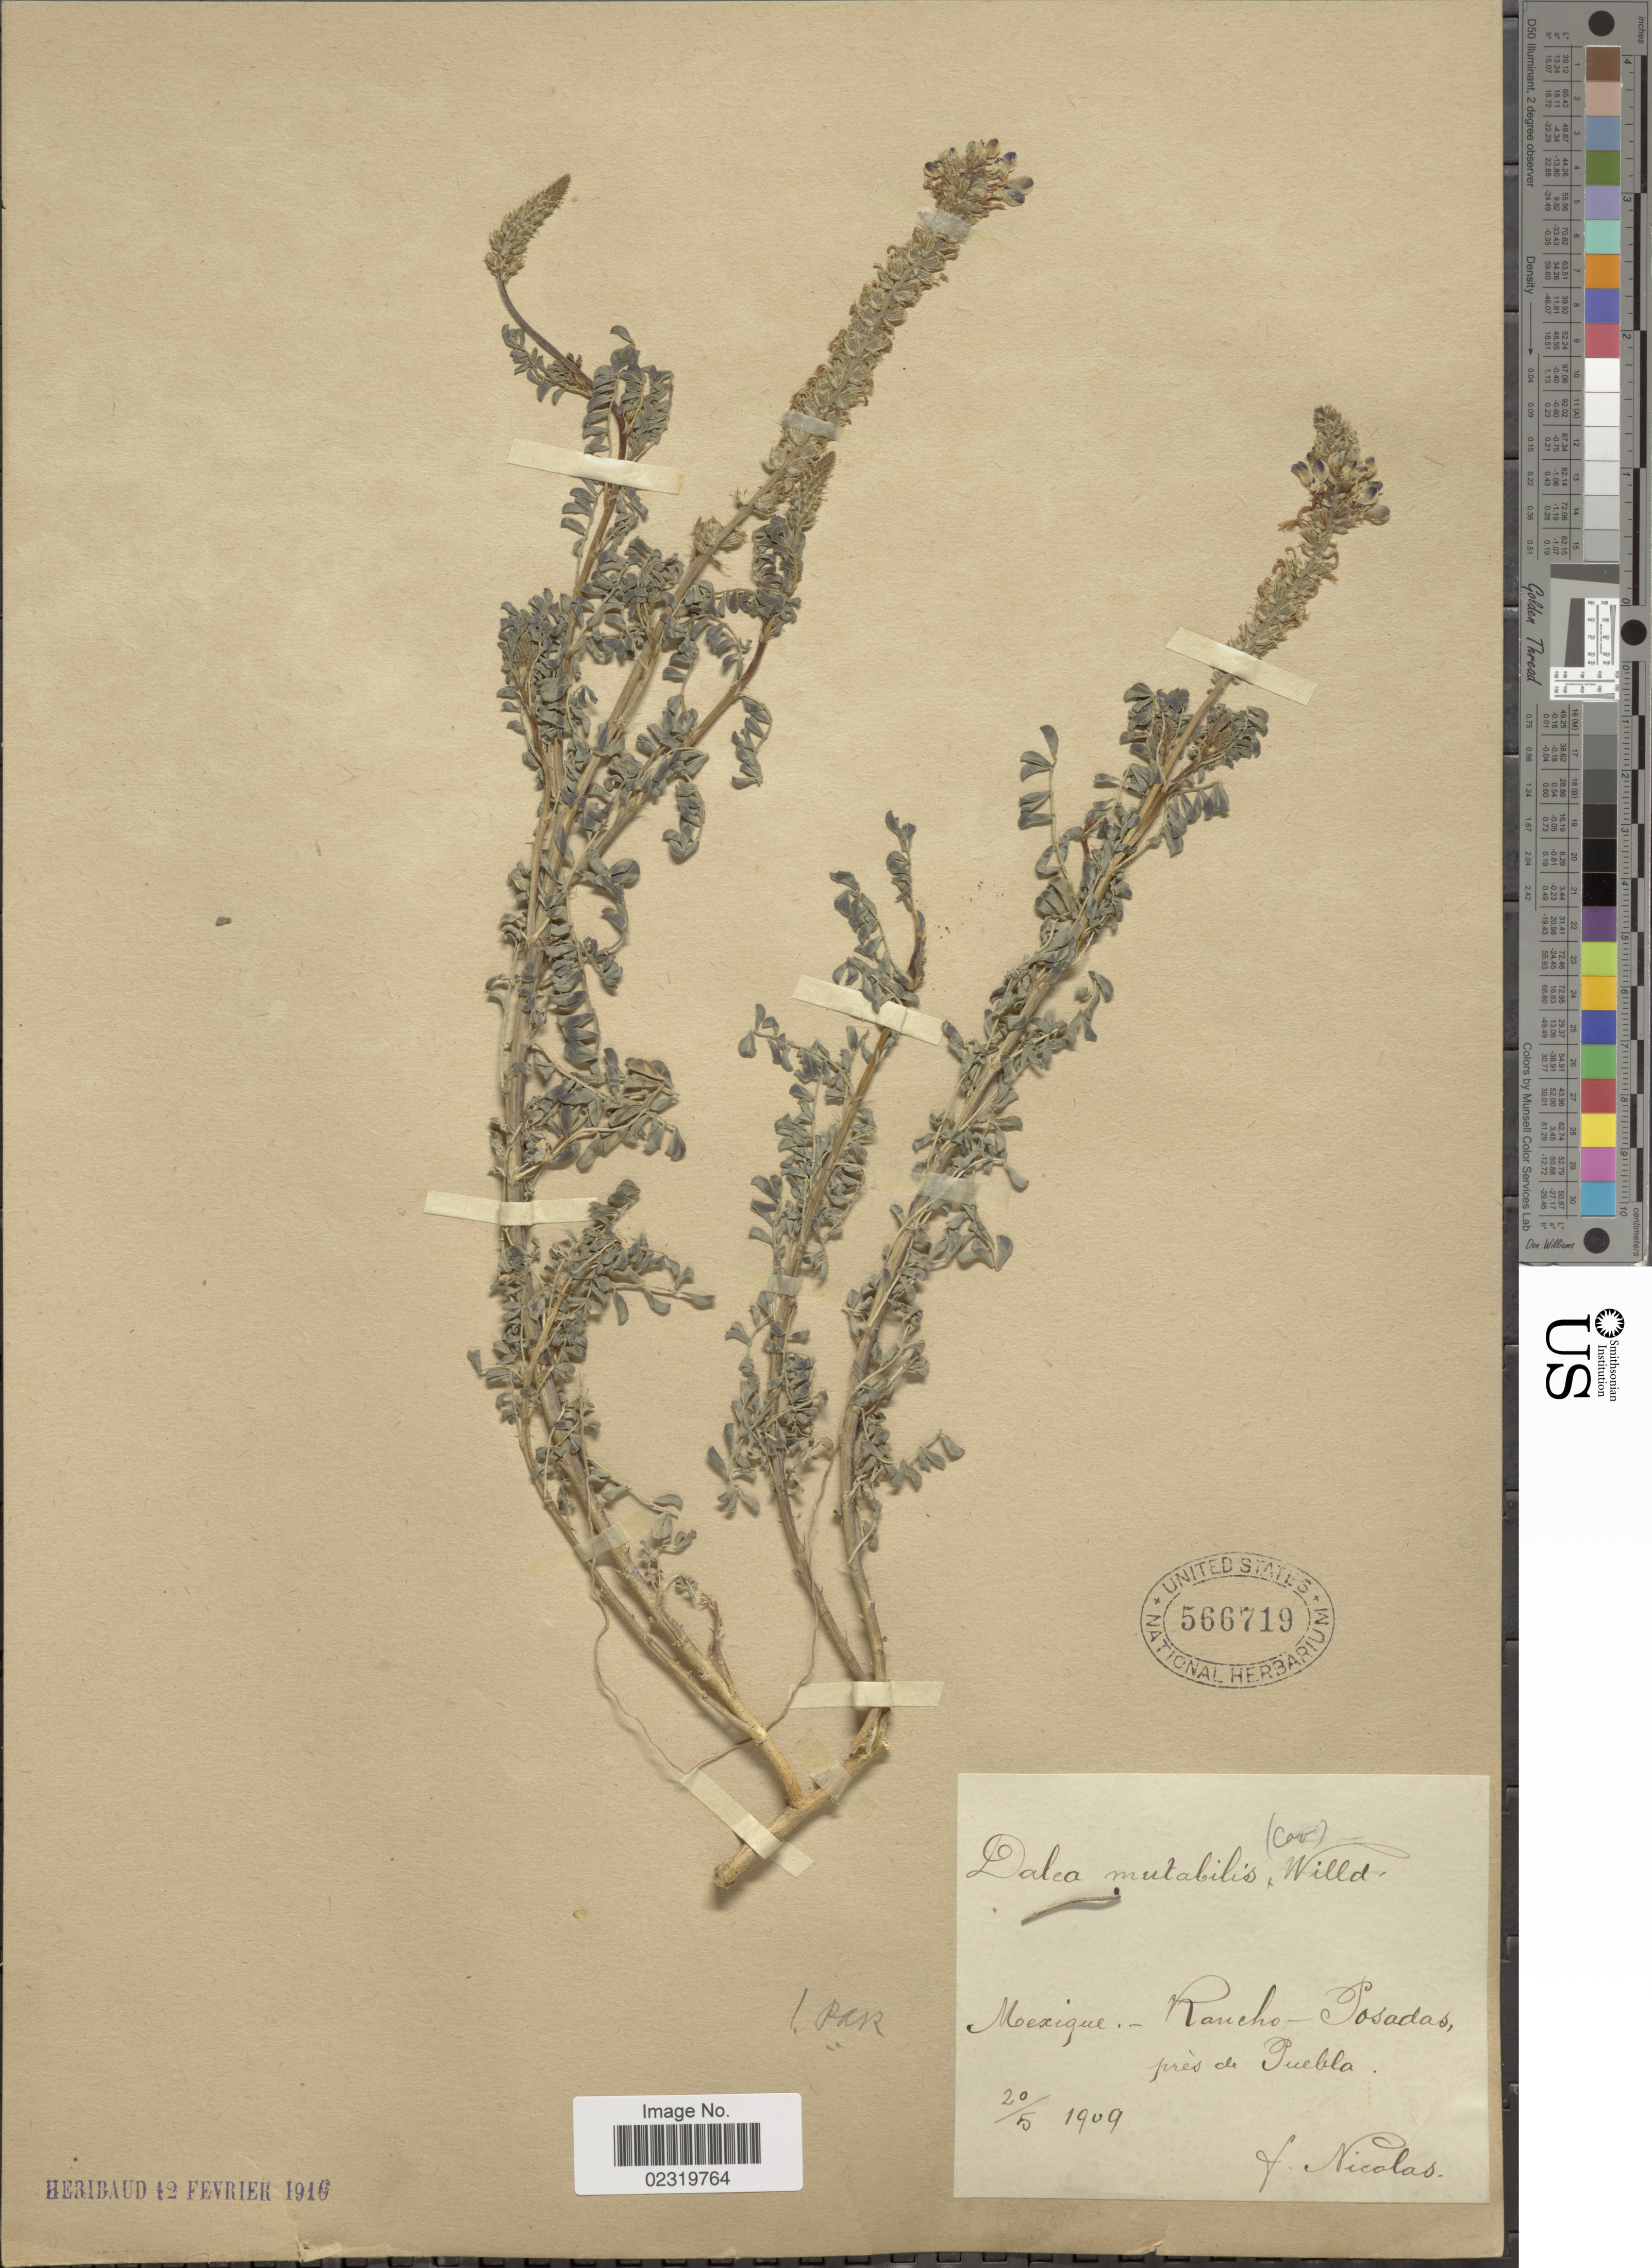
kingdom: Plantae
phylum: Tracheophyta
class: Magnoliopsida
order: Fabales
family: Fabaceae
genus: Dalea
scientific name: Dalea obovatifolia var. obovatifolia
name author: Ortega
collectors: F. Nicolas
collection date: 1909-05-20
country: Mexico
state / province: Puebla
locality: Rancho-Posadas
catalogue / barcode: US 566719